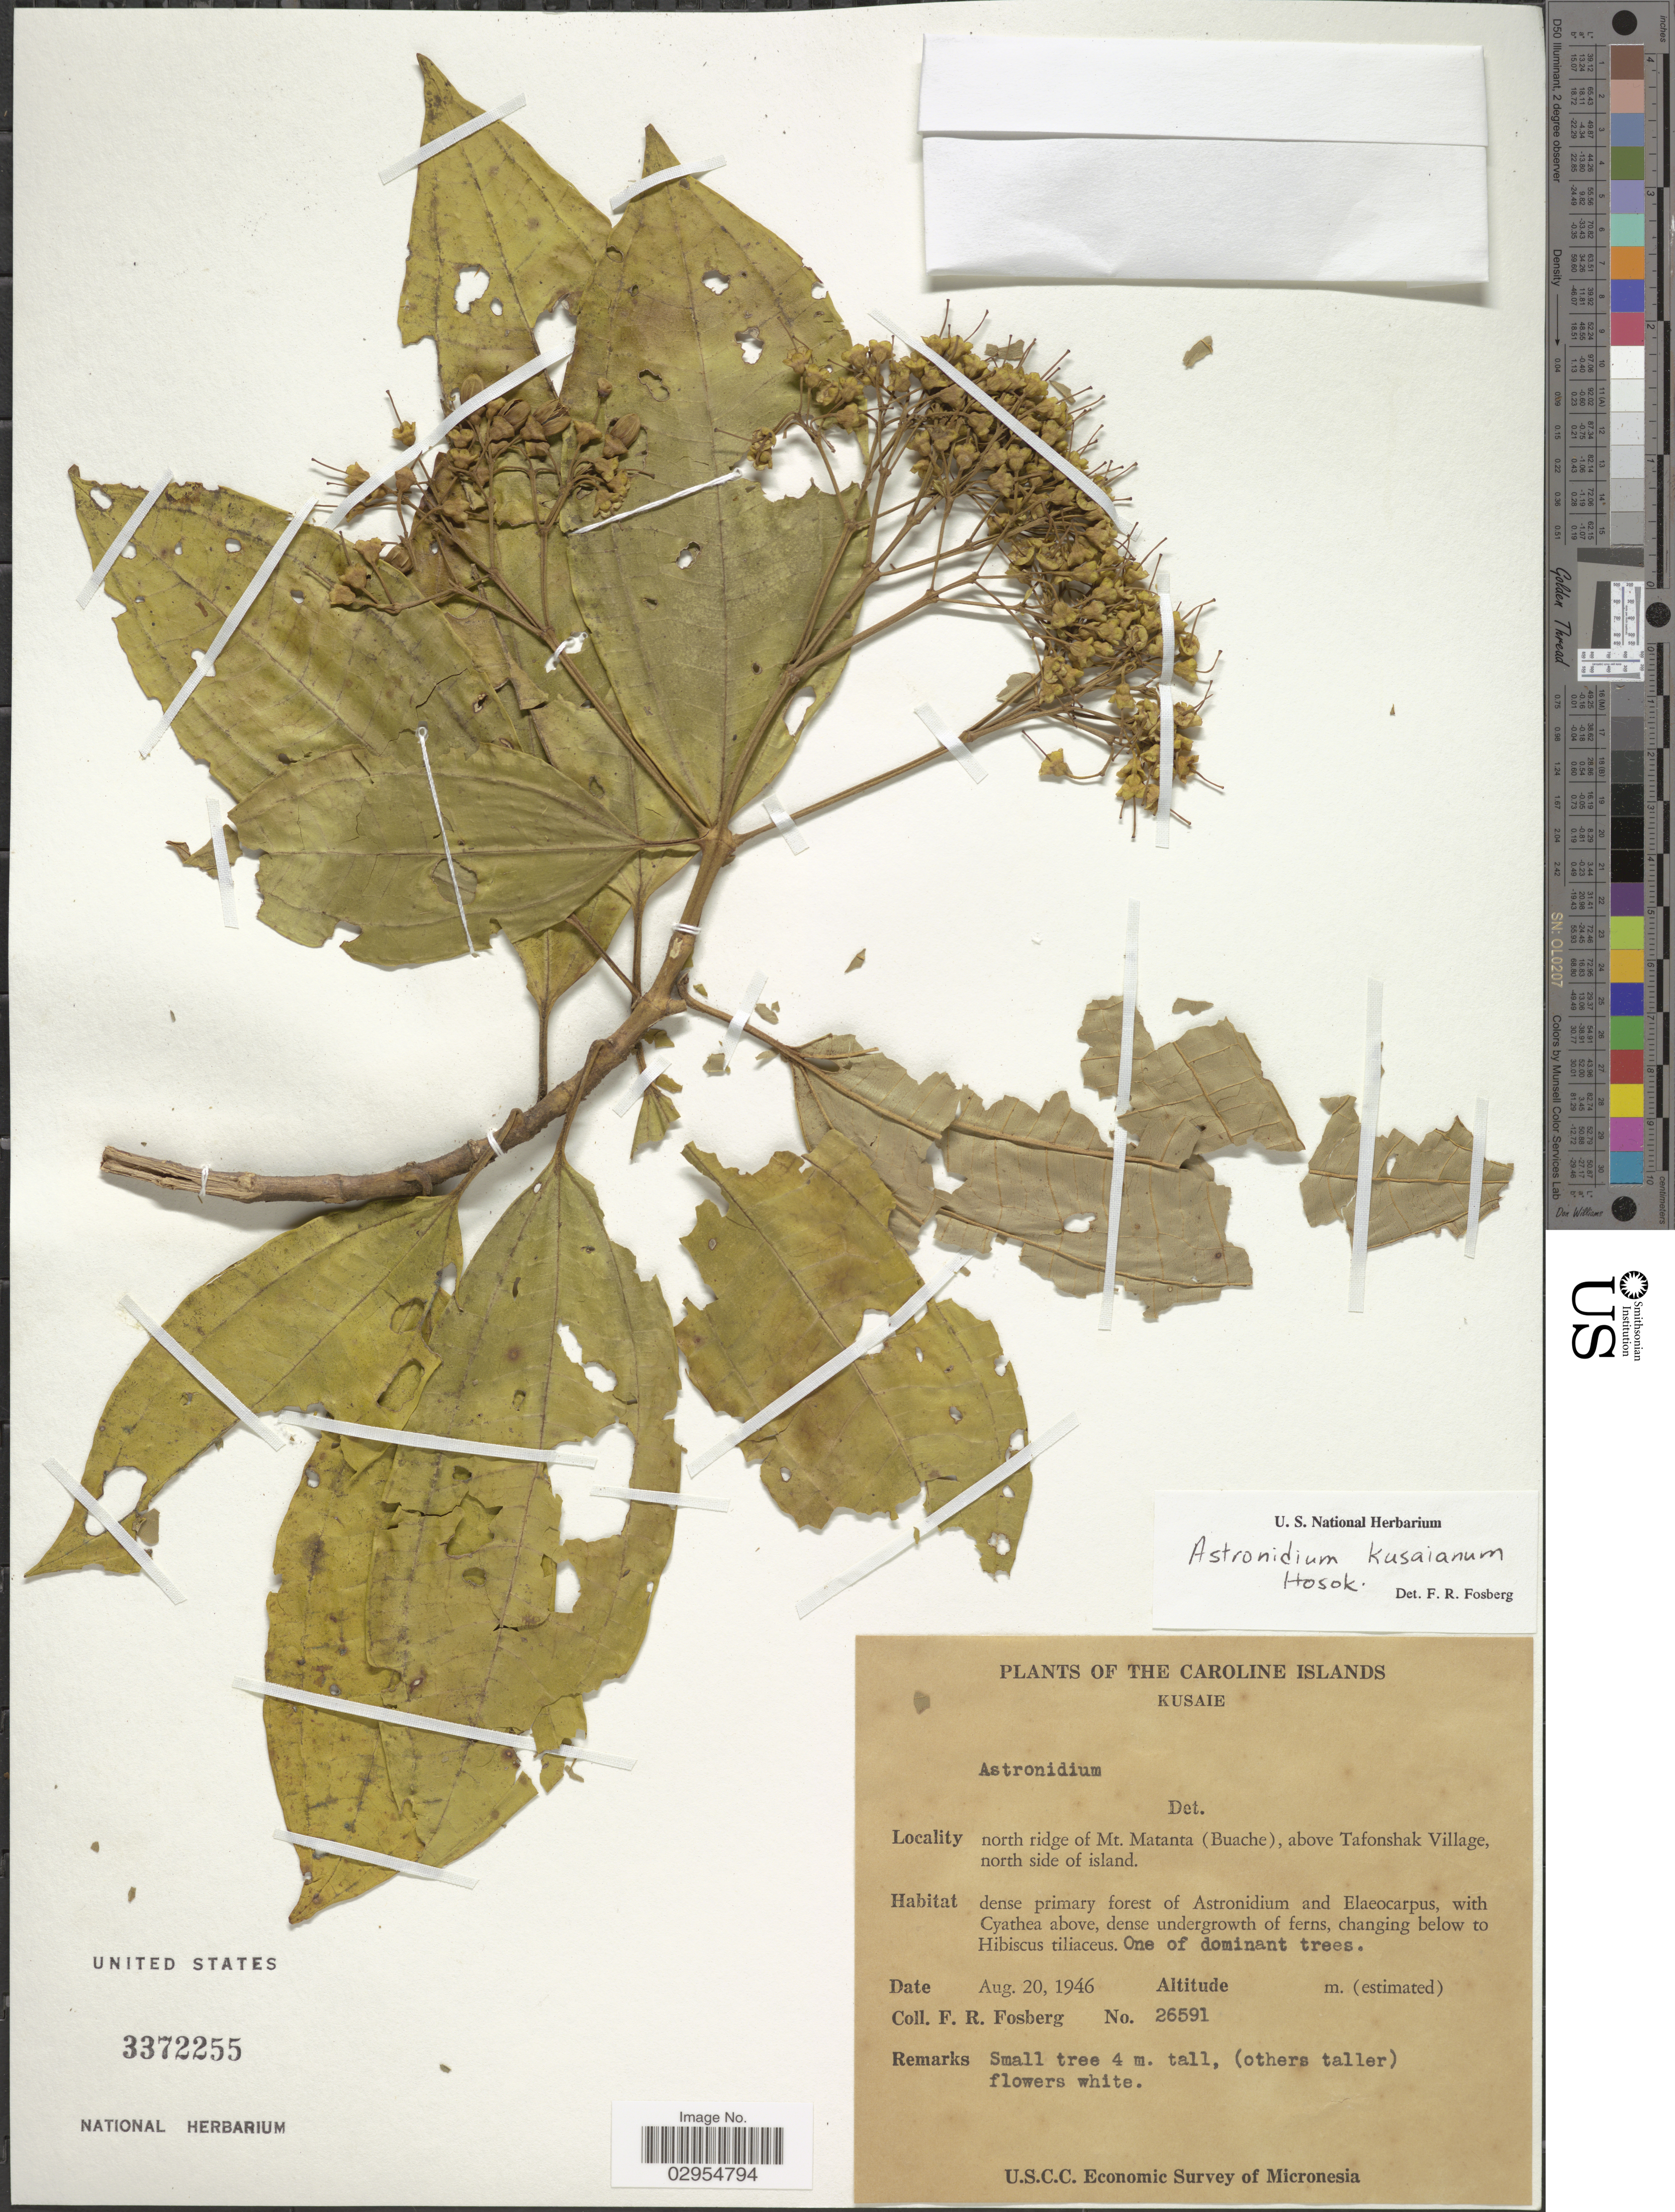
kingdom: Plantae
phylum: Tracheophyta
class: Magnoliopsida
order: Myrtales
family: Melastomataceae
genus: Astronidium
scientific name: Astronidium kusaianum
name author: Hosok.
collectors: F. R. Fosberg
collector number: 26591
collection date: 1946-08-20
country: Micronesia, Federated States of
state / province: Kosrae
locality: The Caroline Islands. Kusaie, north ridge of Mt. Matanta (Buache), above Tafonshak Village, north side of island.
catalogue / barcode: US 3372255